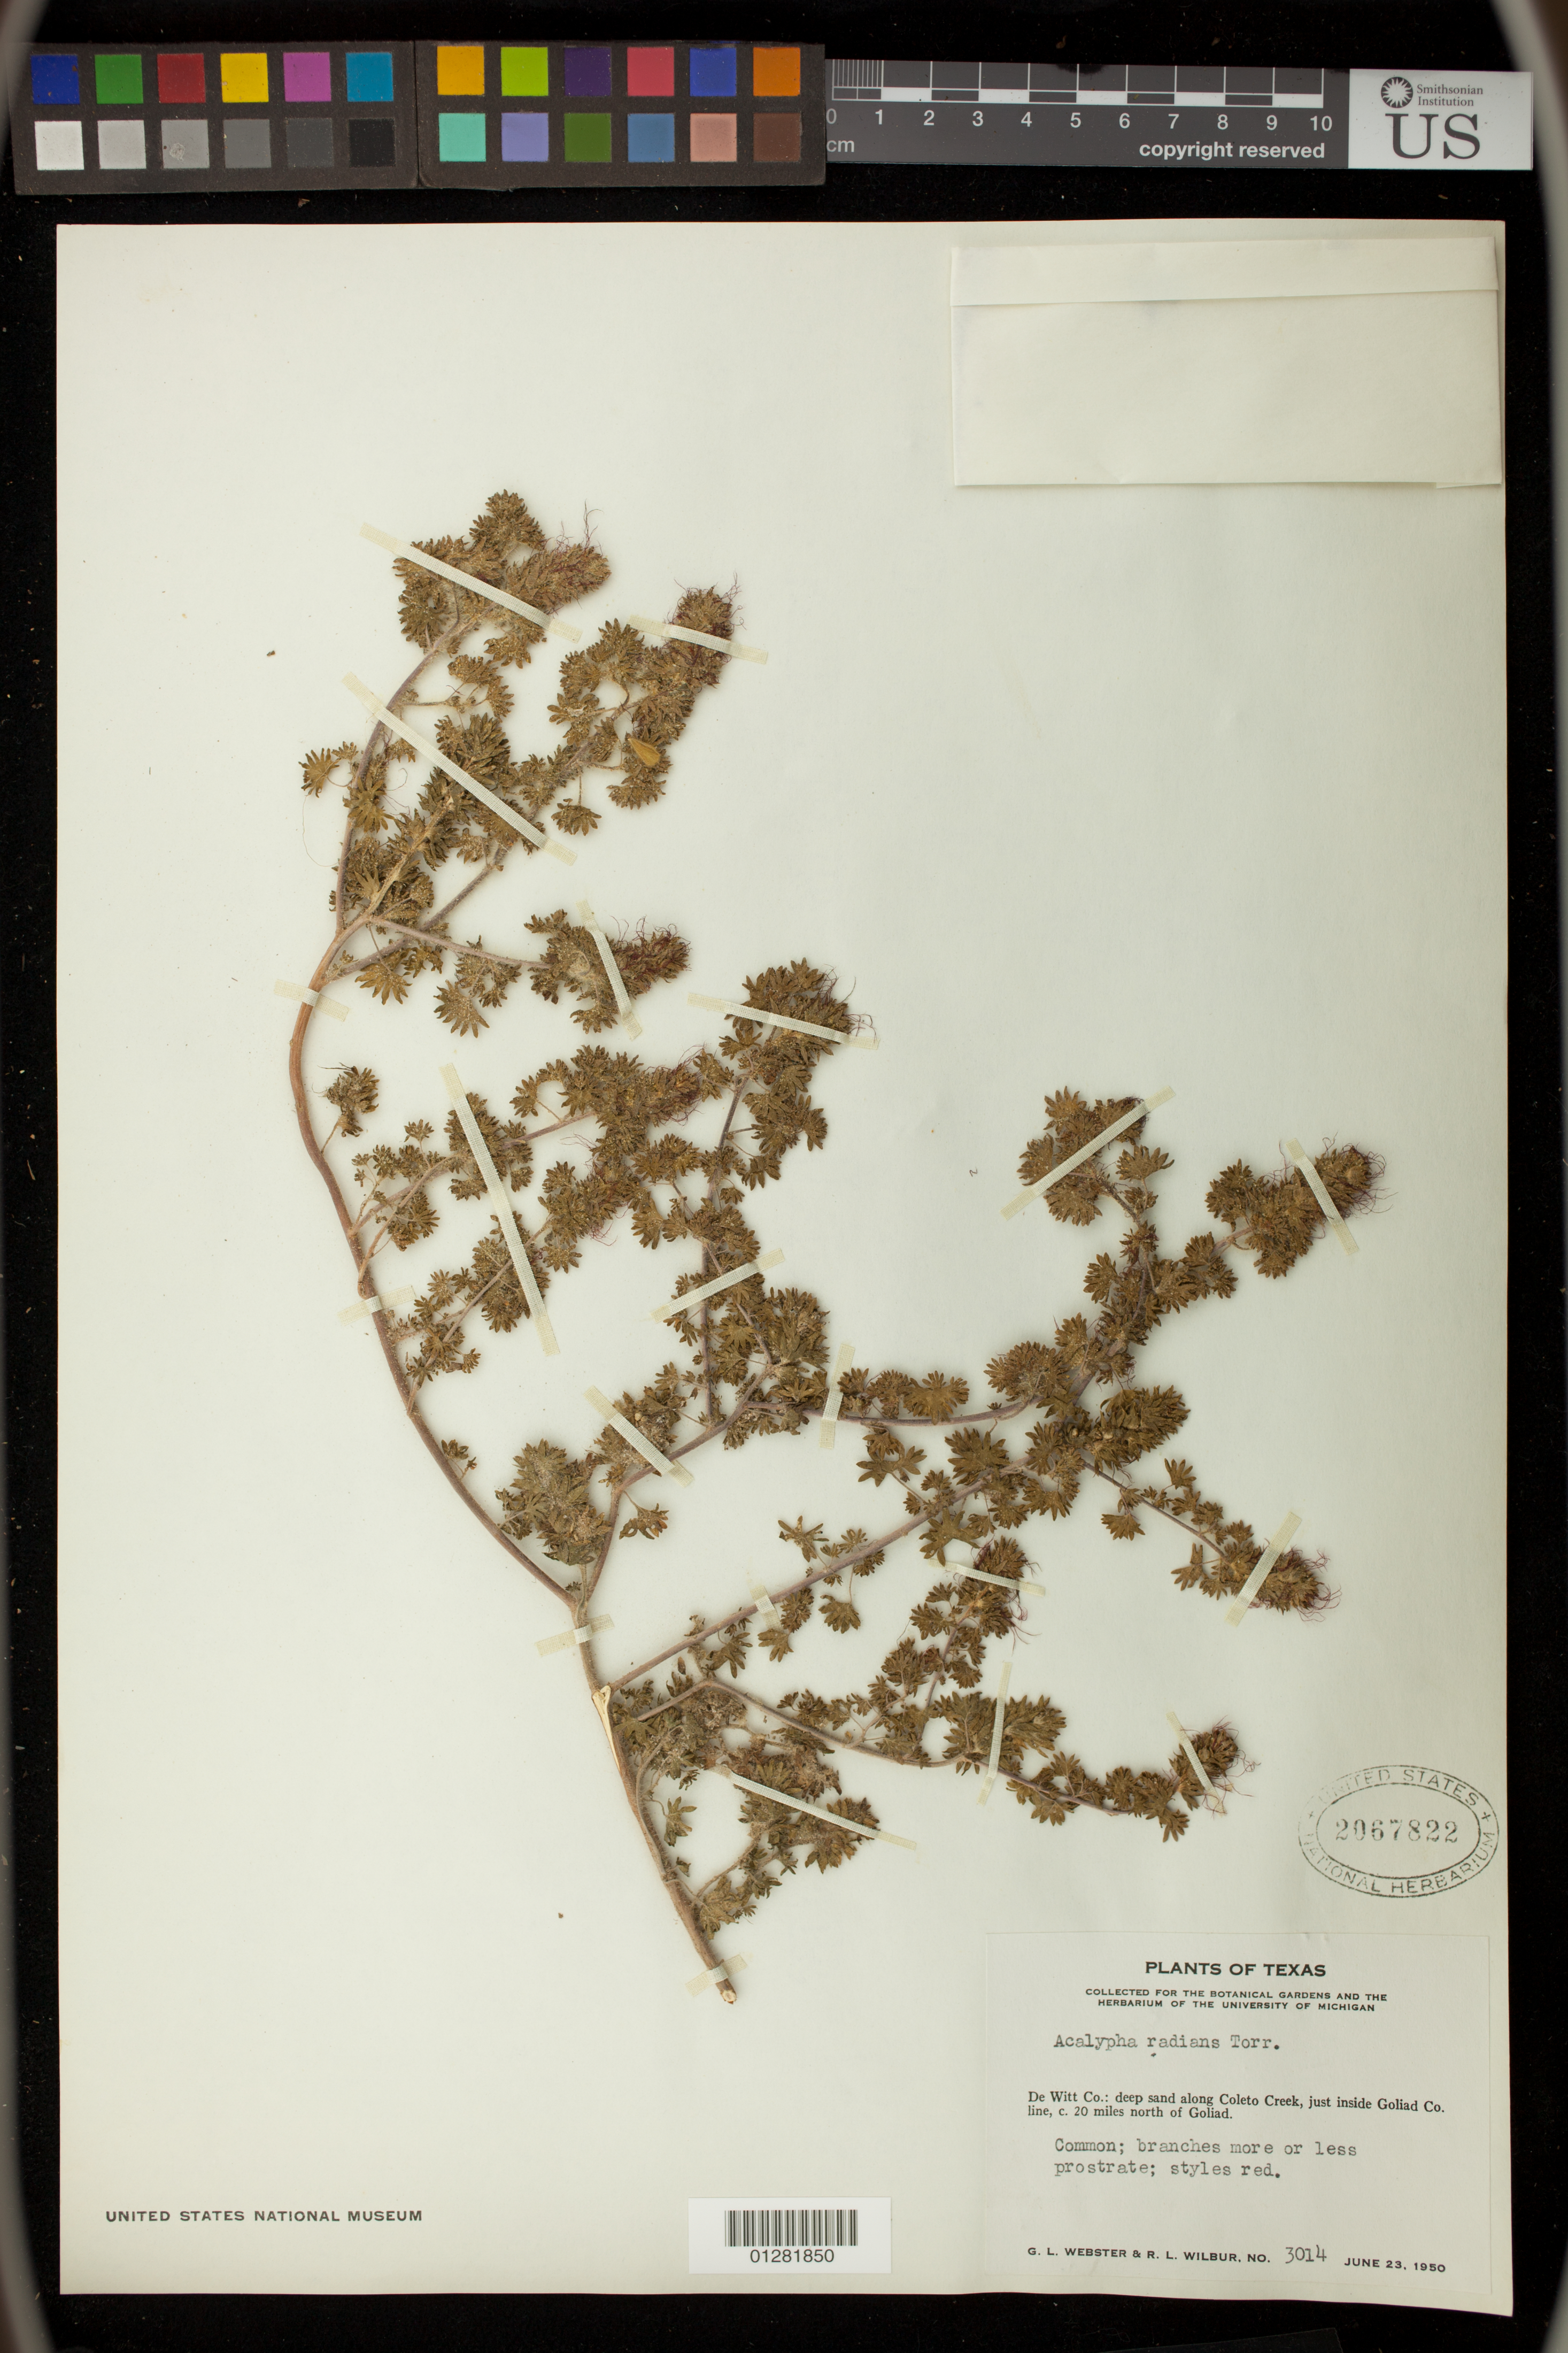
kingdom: Plantae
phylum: Tracheophyta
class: Magnoliopsida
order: Malpighiales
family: Euphorbiaceae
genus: Acalypha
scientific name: Acalypha radians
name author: Torr.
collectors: G. L. Webster & R. L. Wilbur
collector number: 3014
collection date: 1950-06-23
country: United States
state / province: Texas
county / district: De Witt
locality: deep sand along Coleto Creek, just inside Goliad Co. line, c. 20 miles north of Goliad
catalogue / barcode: US 2067822